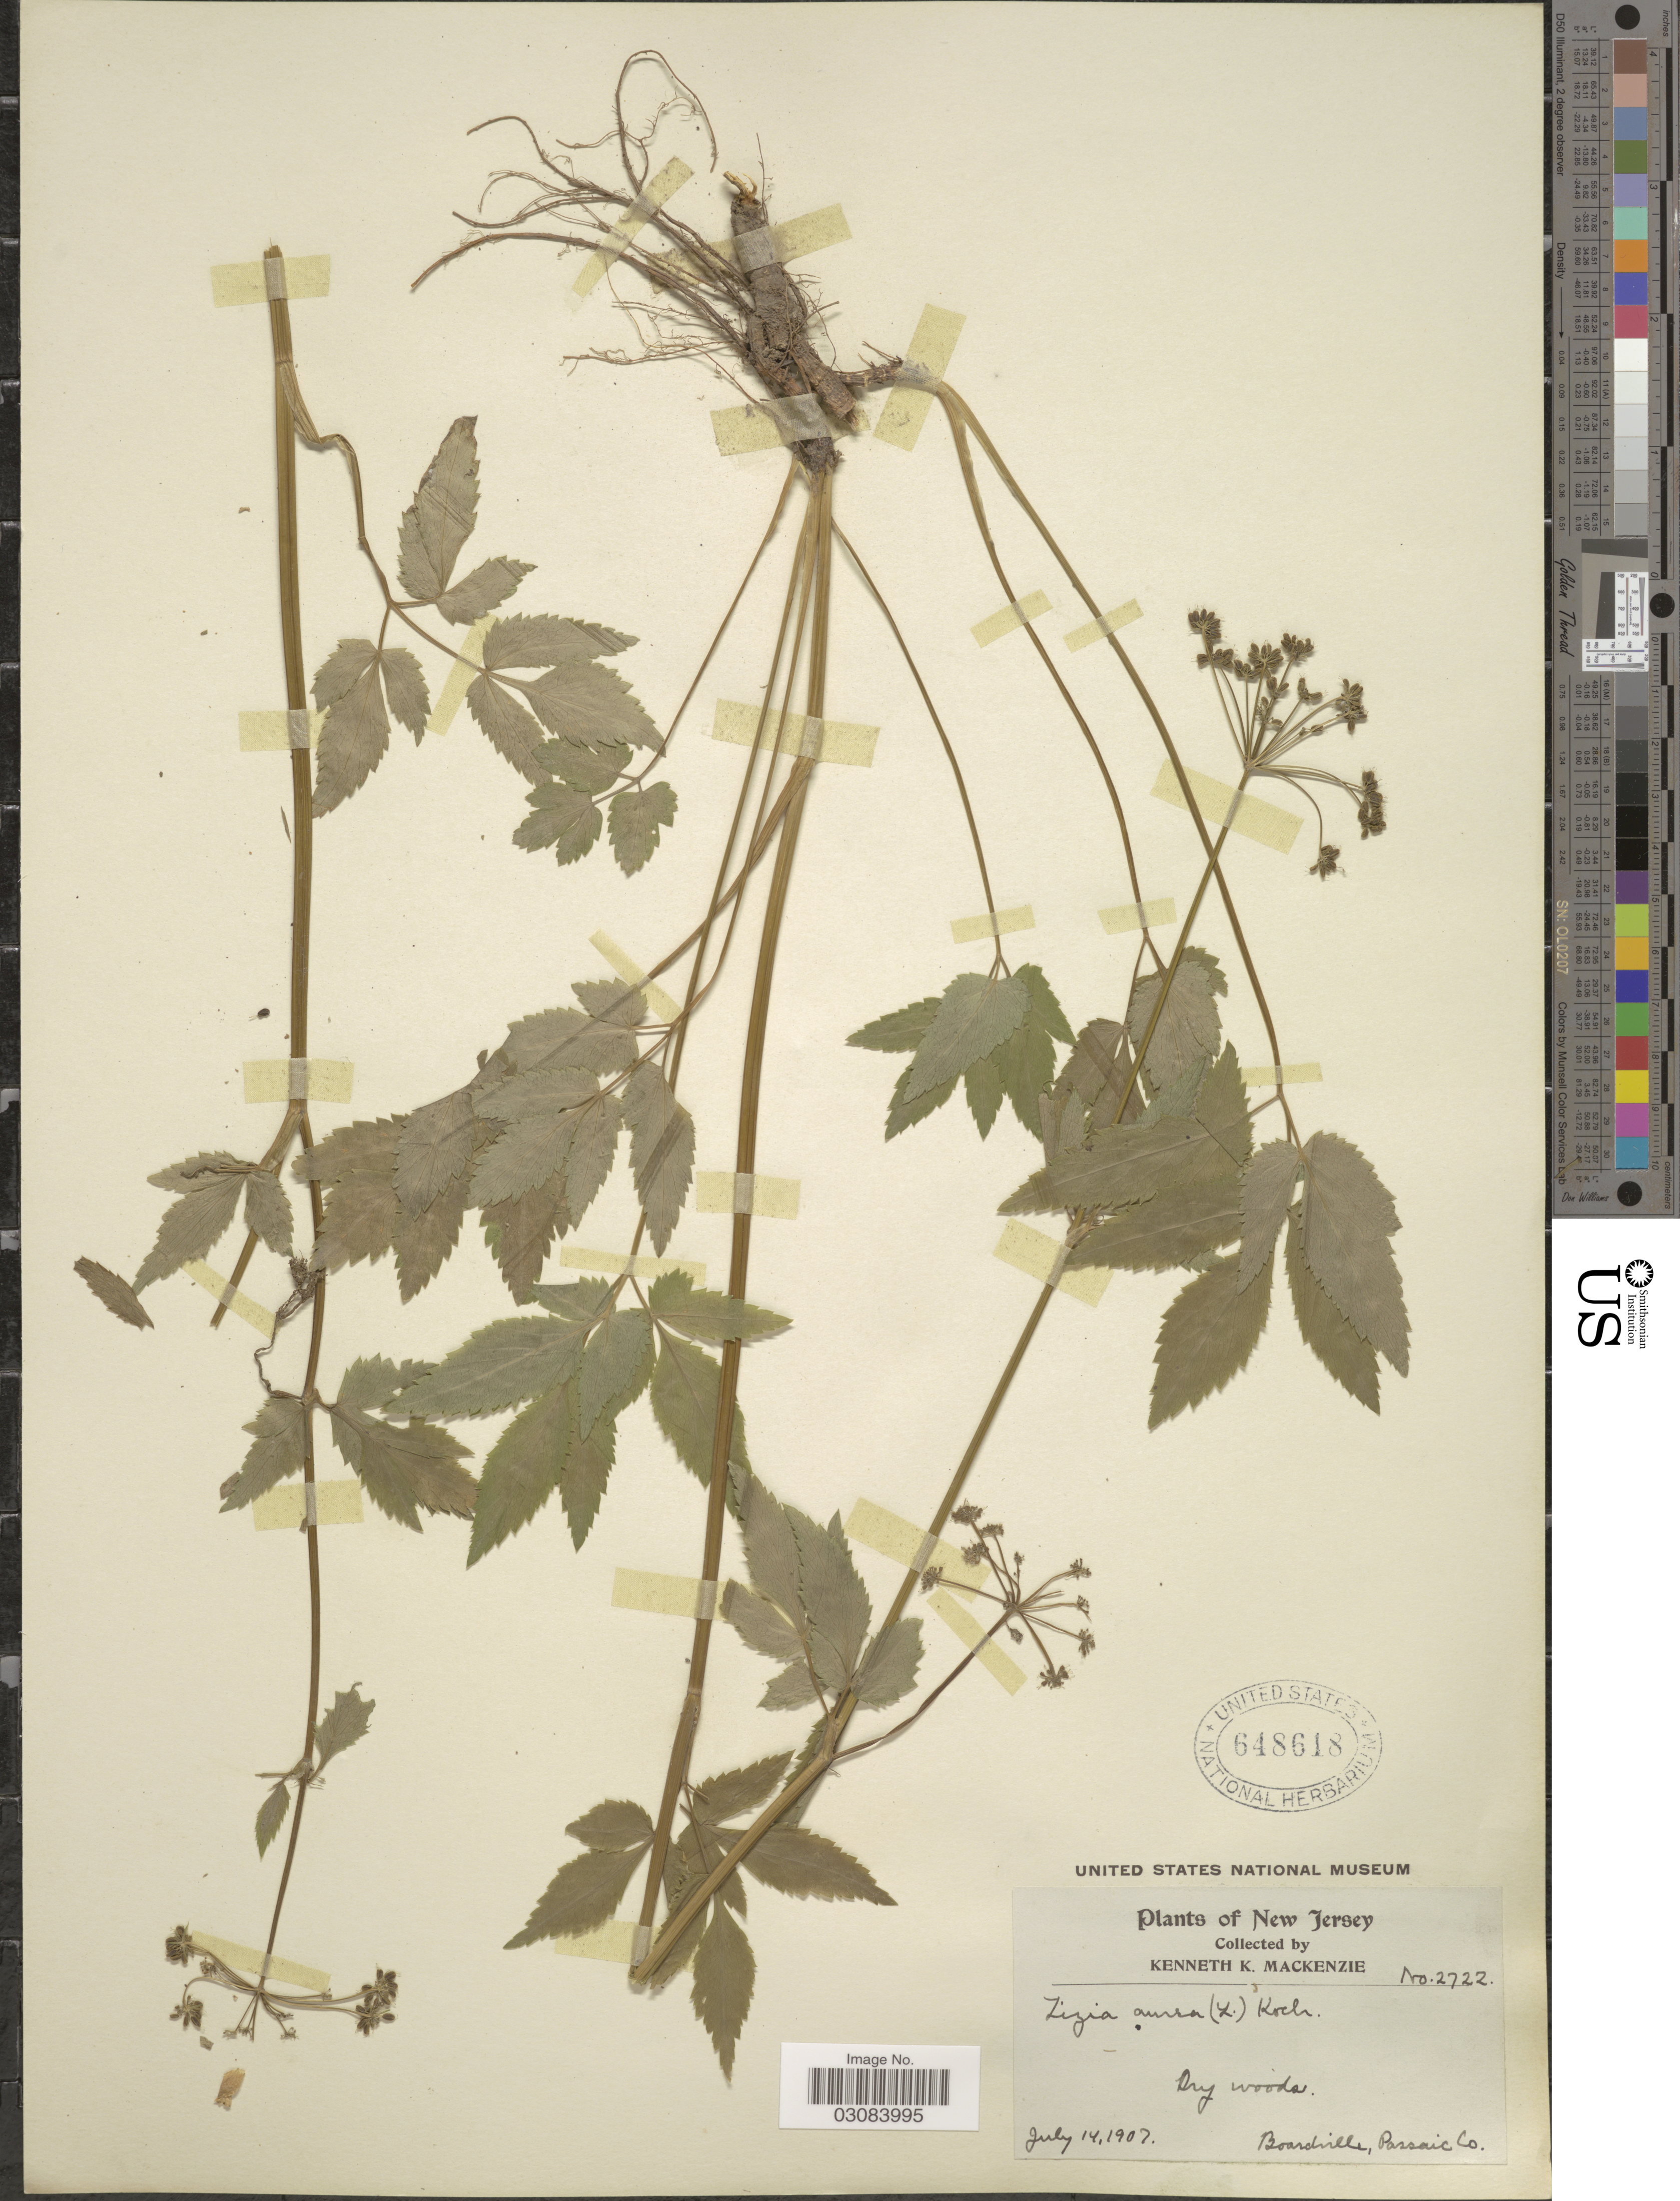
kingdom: Plantae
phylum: Tracheophyta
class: Magnoliopsida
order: Apiales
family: Apiaceae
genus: Zizia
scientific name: Zizia aurea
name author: (L.) Koch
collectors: K. K. Mackenzie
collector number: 2722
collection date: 1907-07-14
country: United States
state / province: New Jersey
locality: Boardville, Passaic Co.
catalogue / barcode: US 648618